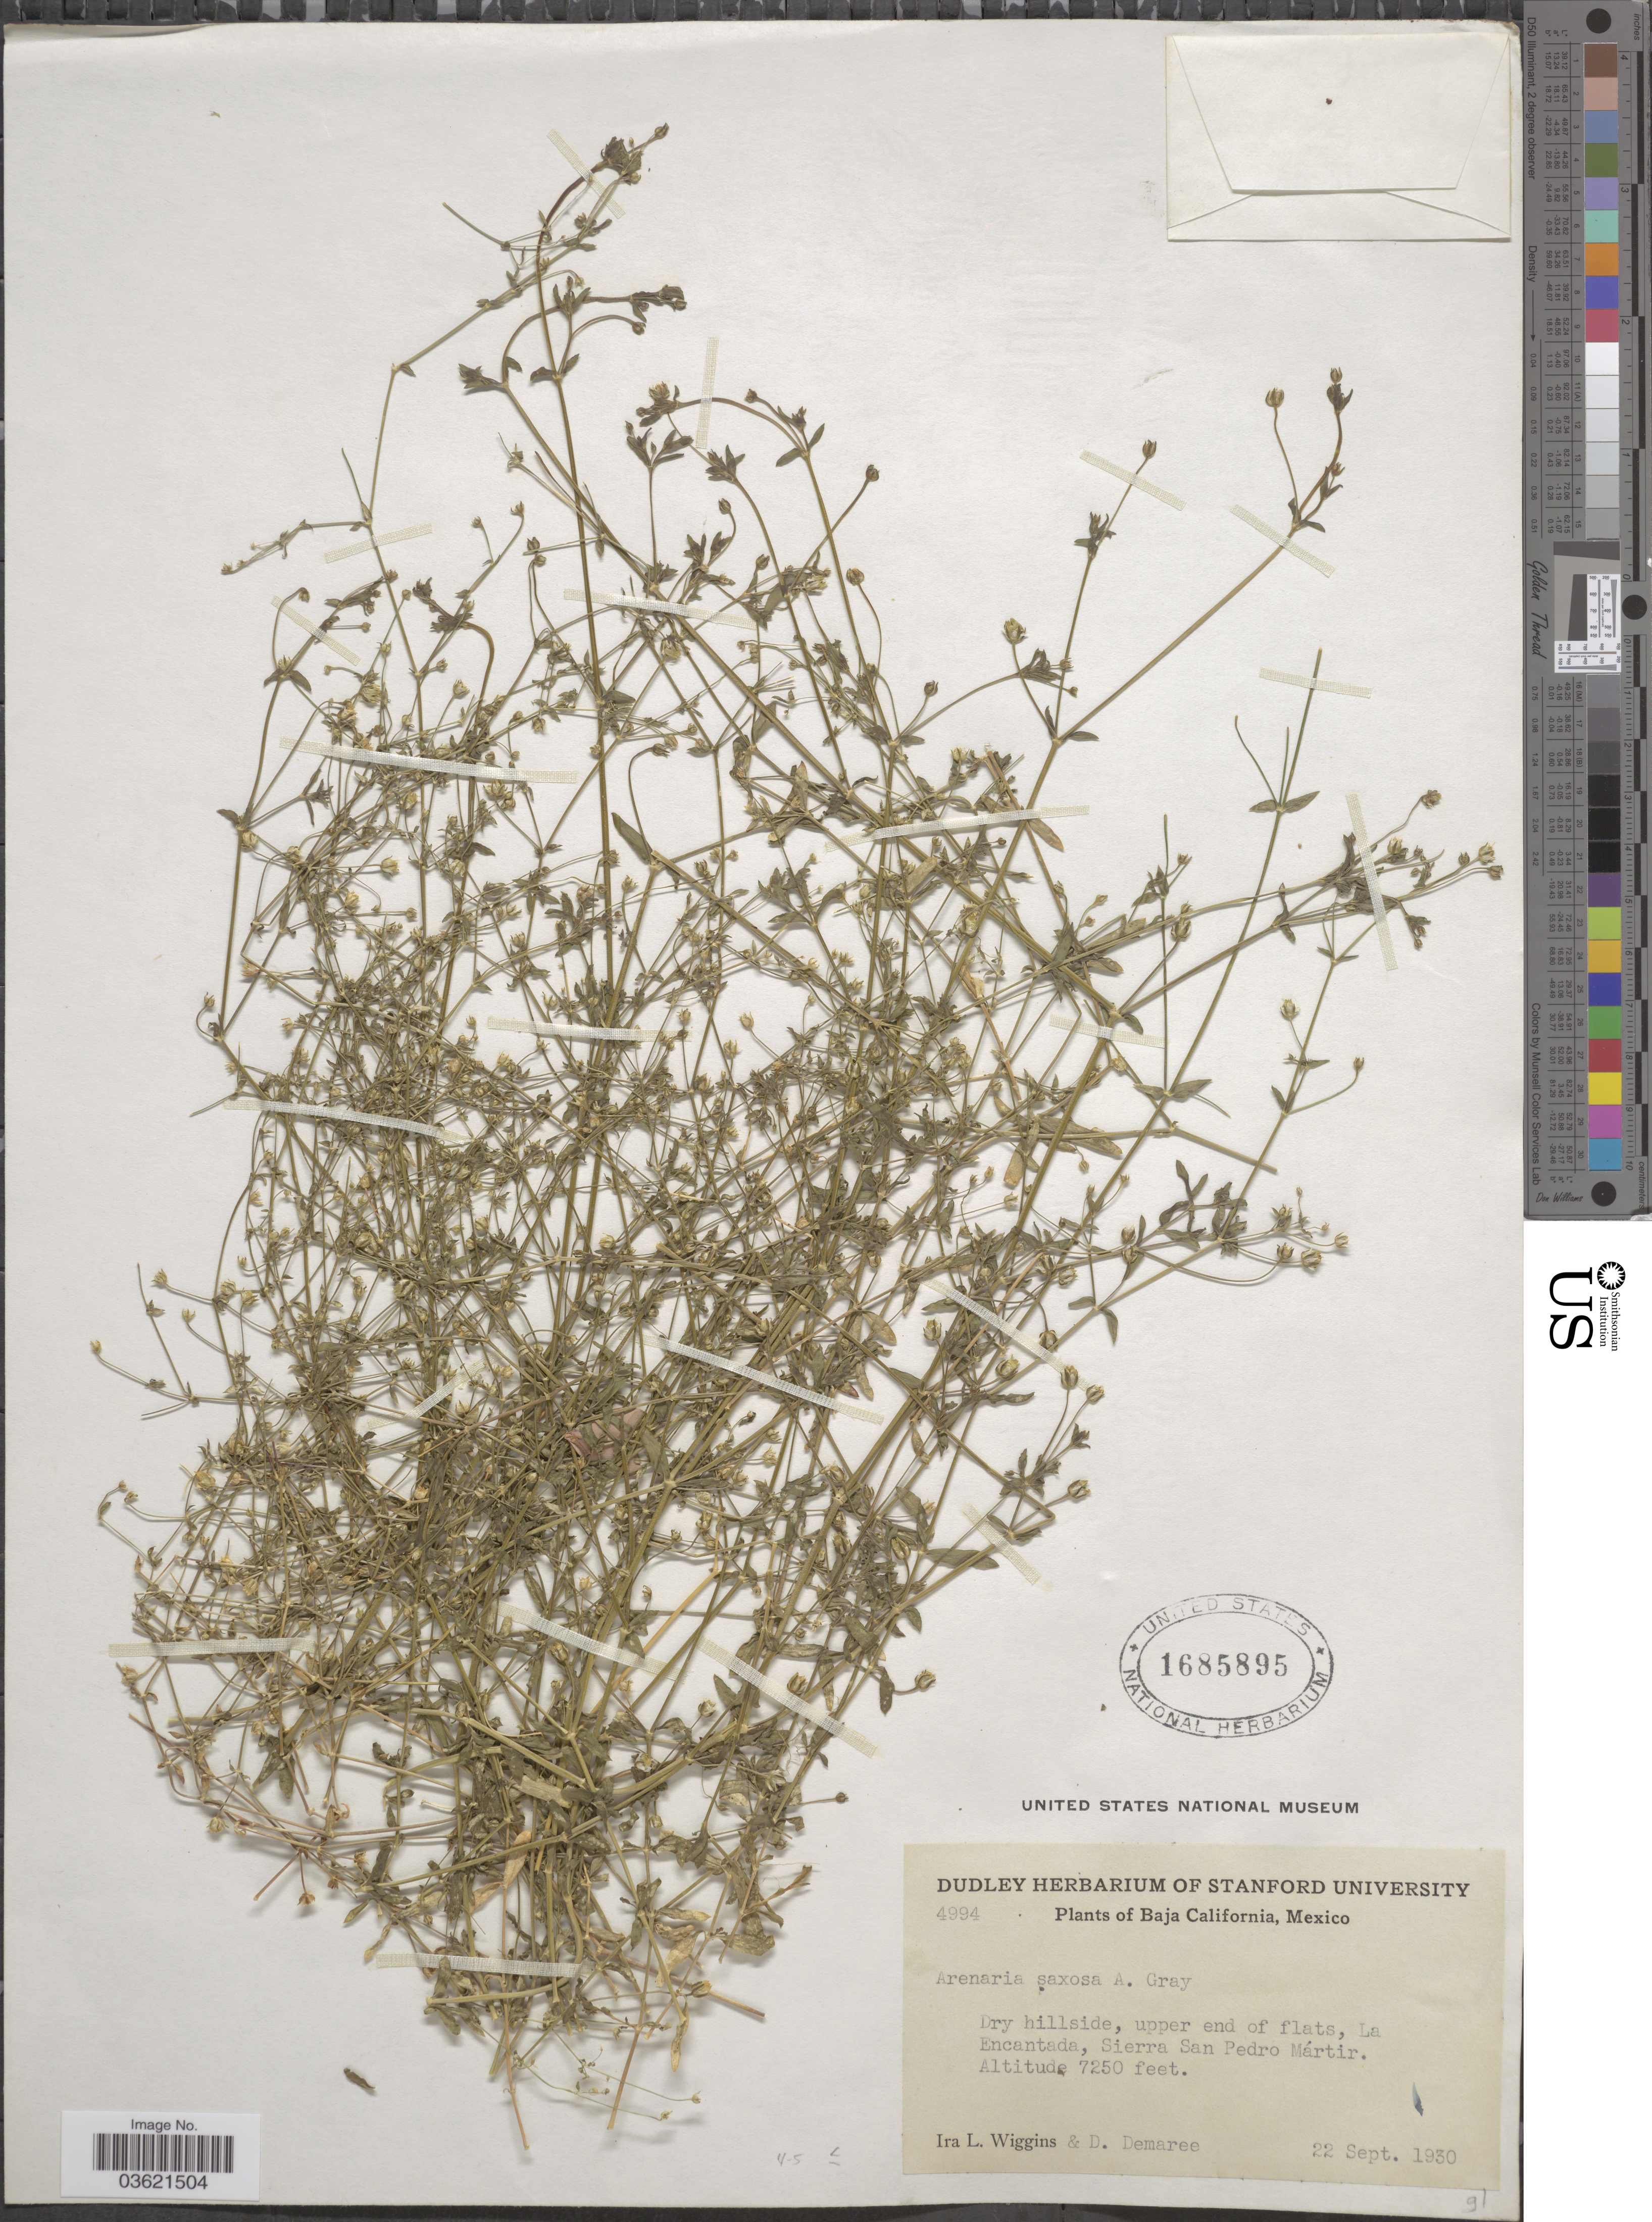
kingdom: Plantae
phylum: Tracheophyta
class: Magnoliopsida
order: Caryophyllales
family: Caryophyllaceae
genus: Arenaria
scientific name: Arenaria lanuginosa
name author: (Michx.) Rohrb.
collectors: I. L. Wiggins & D. Demaree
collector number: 4994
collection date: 1930-09-22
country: Mexico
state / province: Baja California Norte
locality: La Encantada, Sierra San Pedro Mártir.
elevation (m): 2210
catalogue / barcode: US 1685895